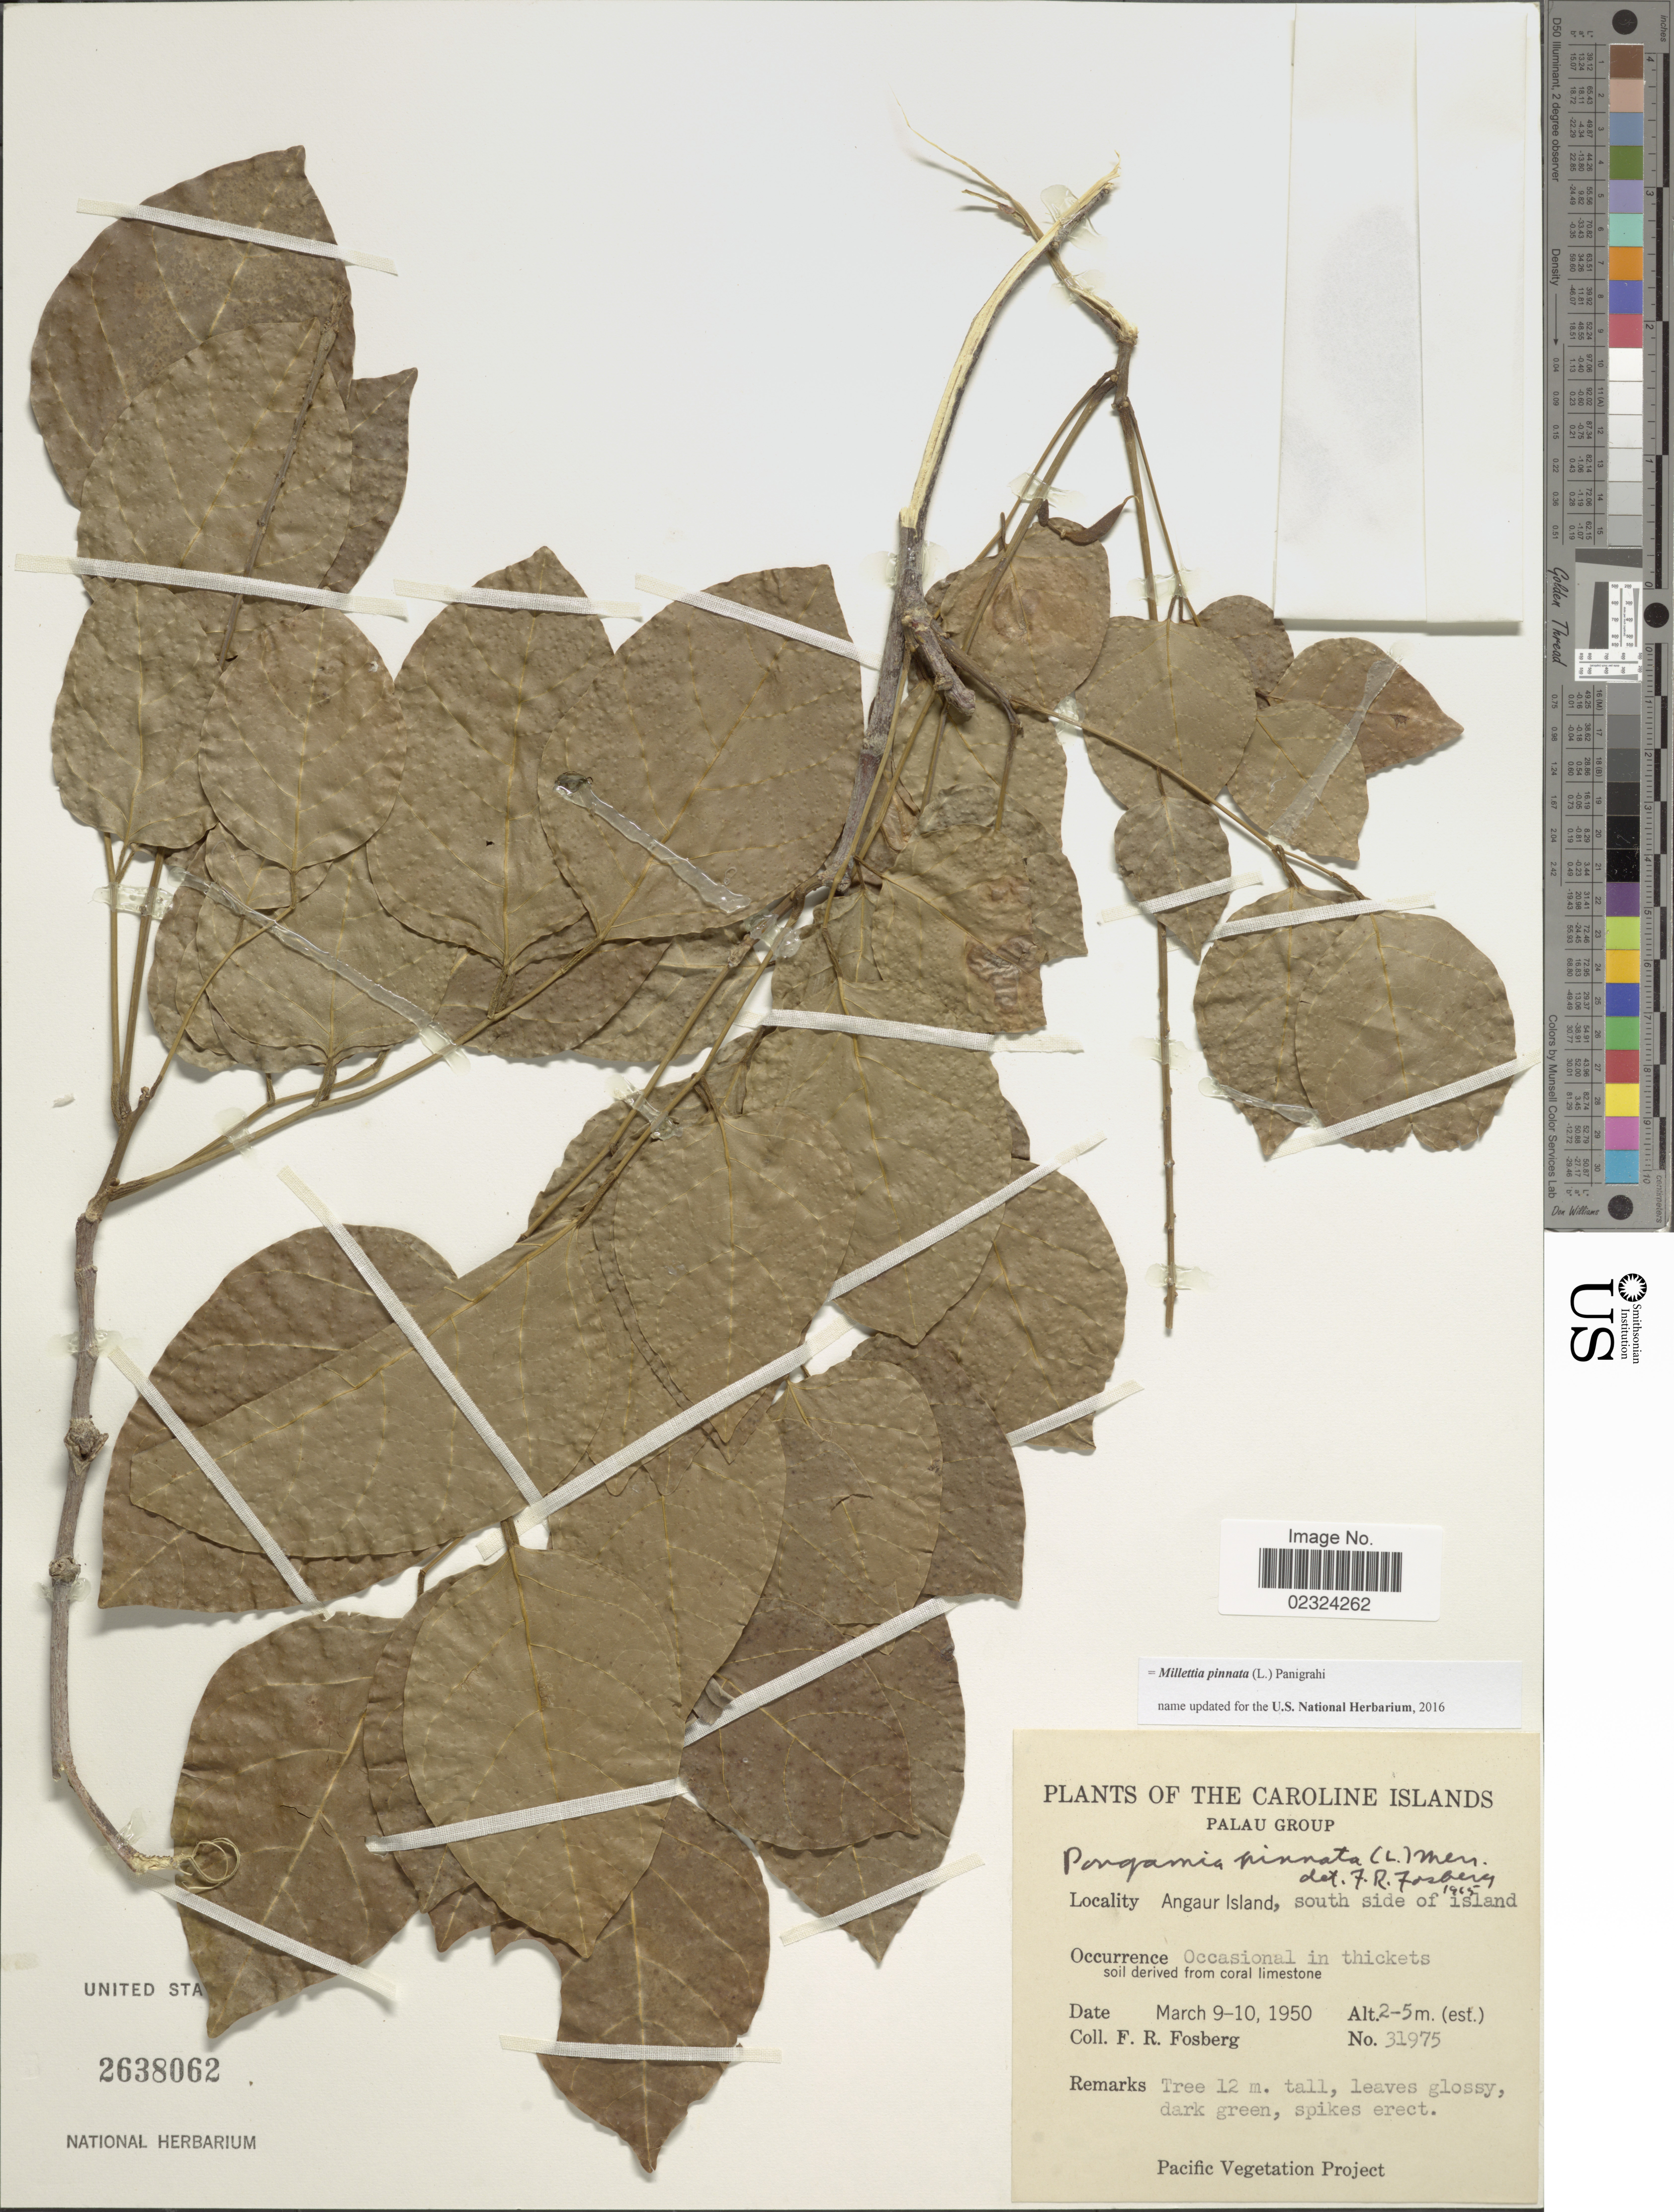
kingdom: Plantae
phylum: Tracheophyta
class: Magnoliopsida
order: Fabales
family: Fabaceae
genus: Millettia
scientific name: Millettia pinnata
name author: (L.) Panigrahi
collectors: F. R. Fosberg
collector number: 31975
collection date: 1950-03-09/1950-03-10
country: Palau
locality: Caroline Islands. Palau Group. Angaur Island, south side of island.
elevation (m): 2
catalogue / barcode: US 2638062